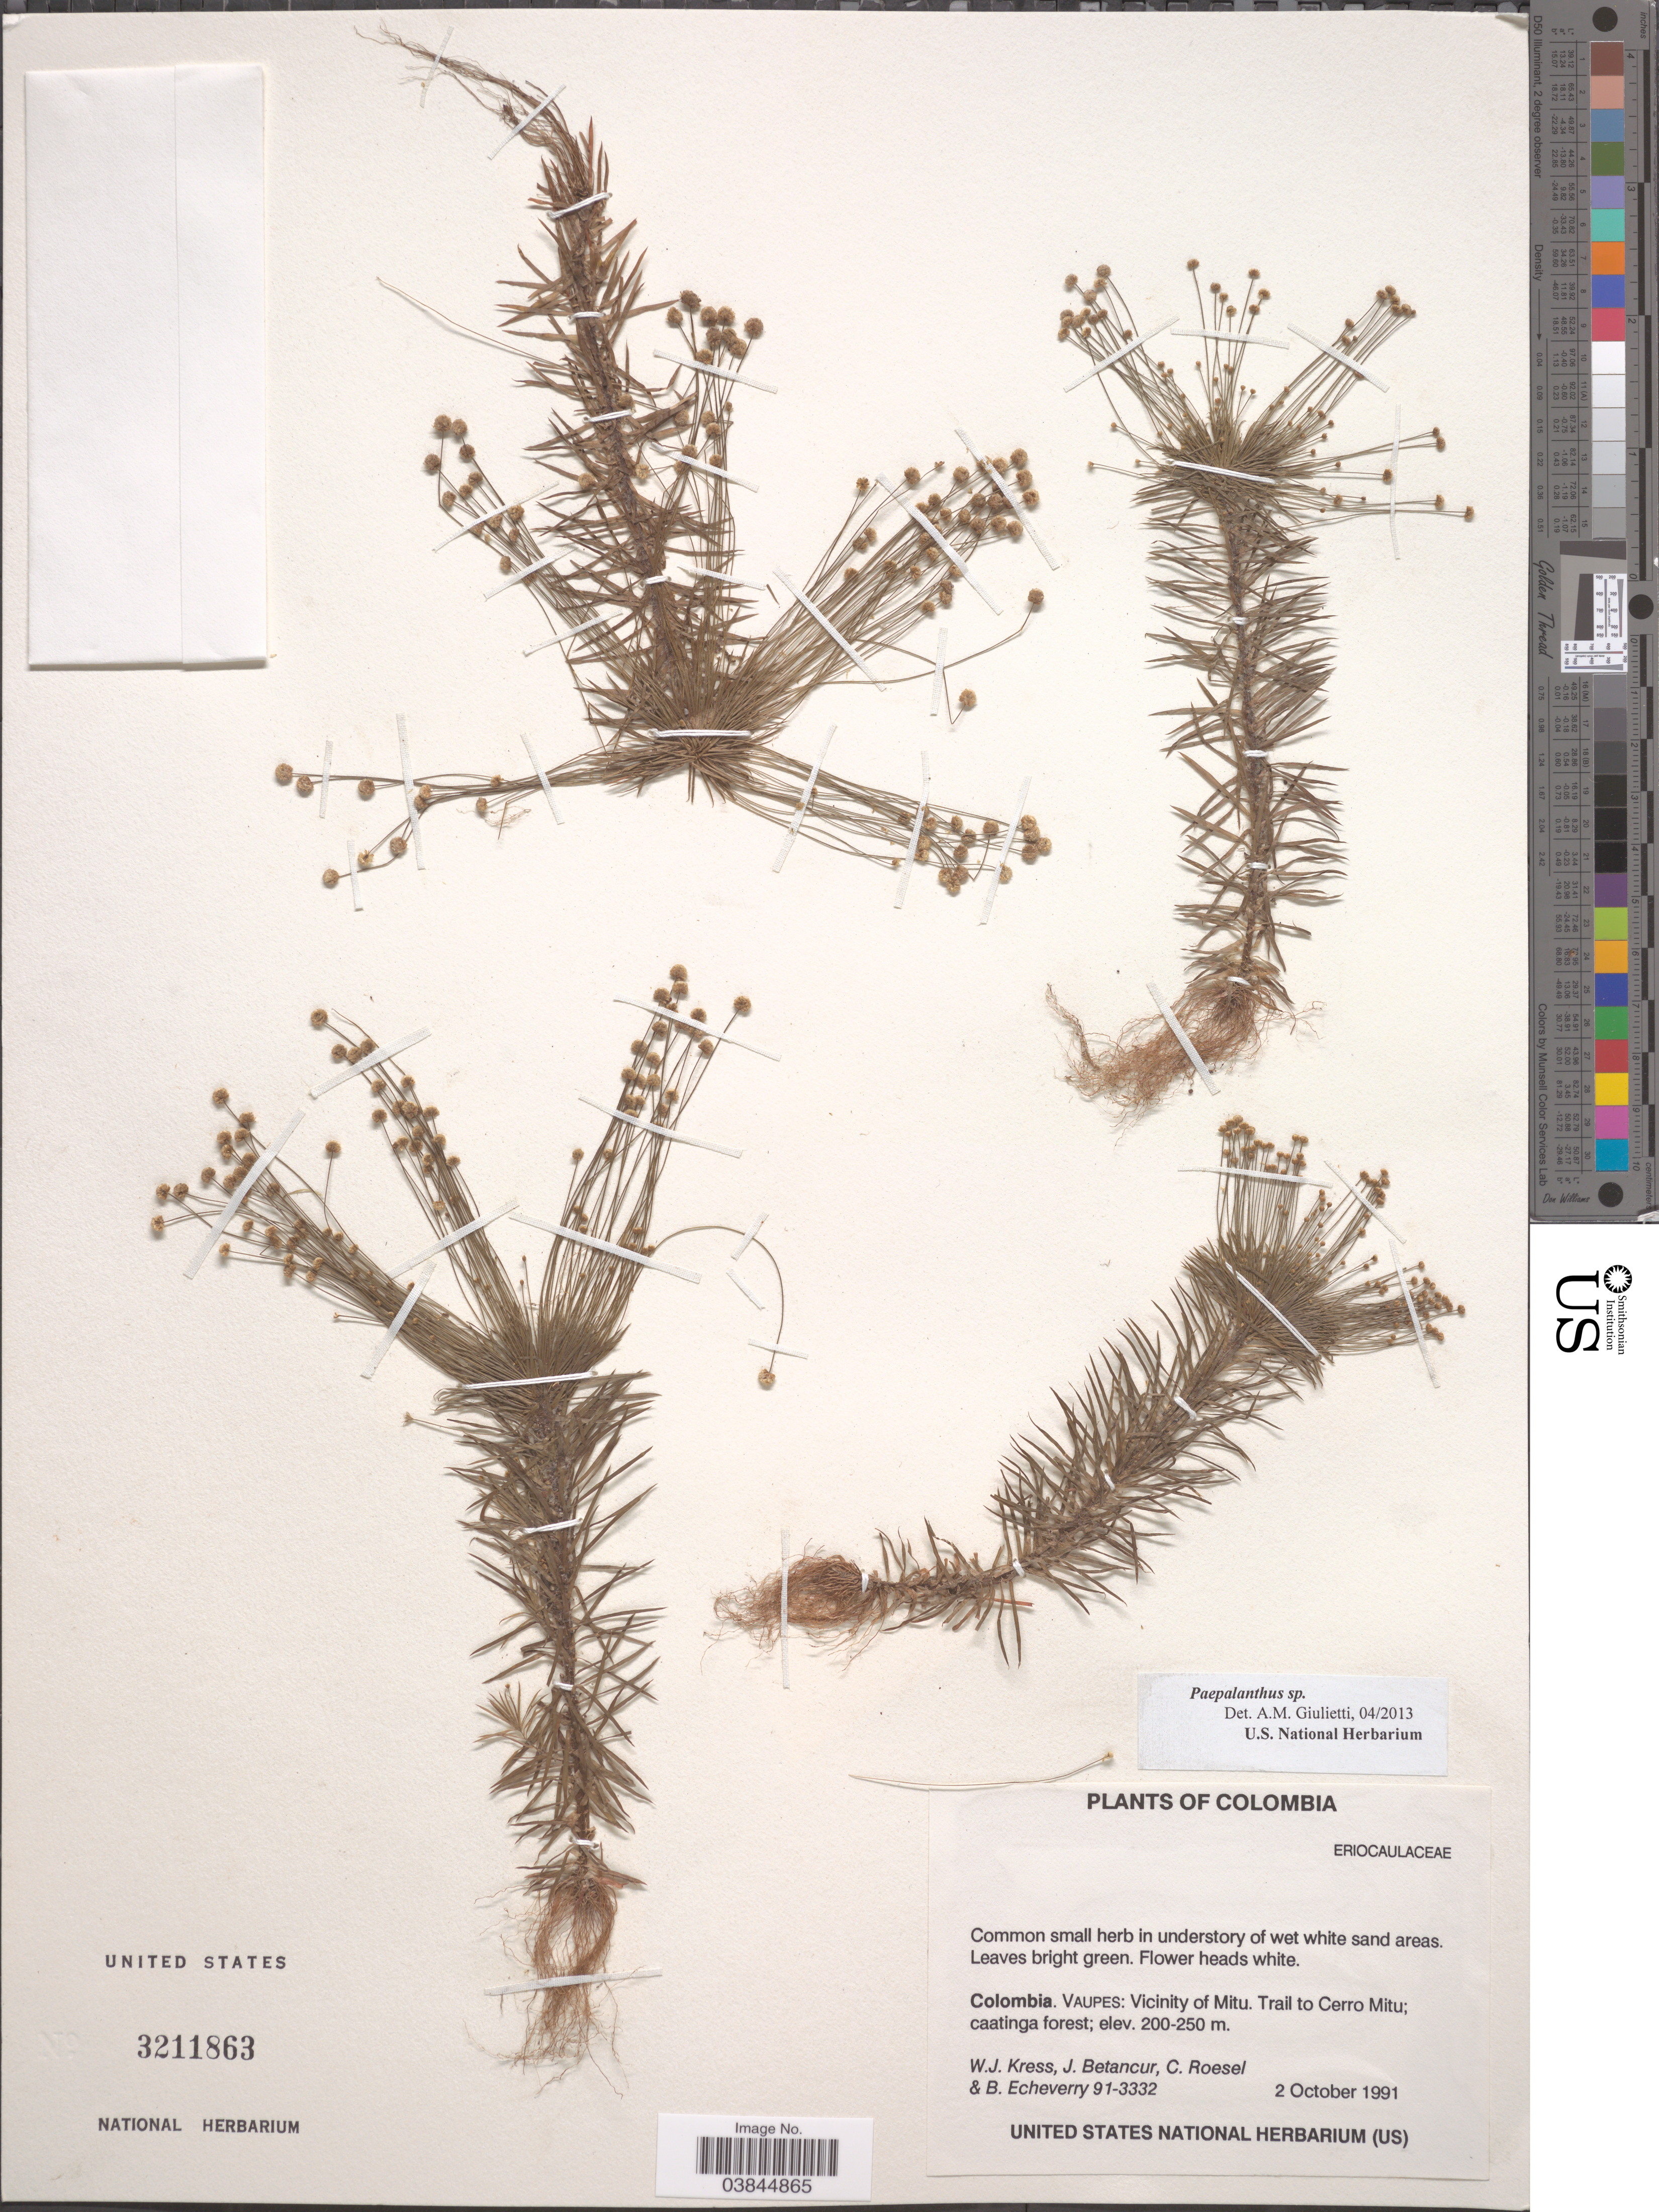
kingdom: Plantae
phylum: Tracheophyta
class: Liliopsida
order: Poales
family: Eriocaulaceae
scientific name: Giuliettia fasciculata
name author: (Rottb.) Andrino & Sano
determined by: Sauthier, Laura Jeanne, (SPF), Universidade de Sao Paulo (BRAZIL)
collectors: W. J. Kress, J. Betancur, C. S. Roesel & B. Echeverry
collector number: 91-3332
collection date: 1991-10-02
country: Colombia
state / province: Vaupés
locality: Vicinity of Mitu. Trail to Cerro Mitu; caatinga forest.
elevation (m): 200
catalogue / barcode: US 3211863